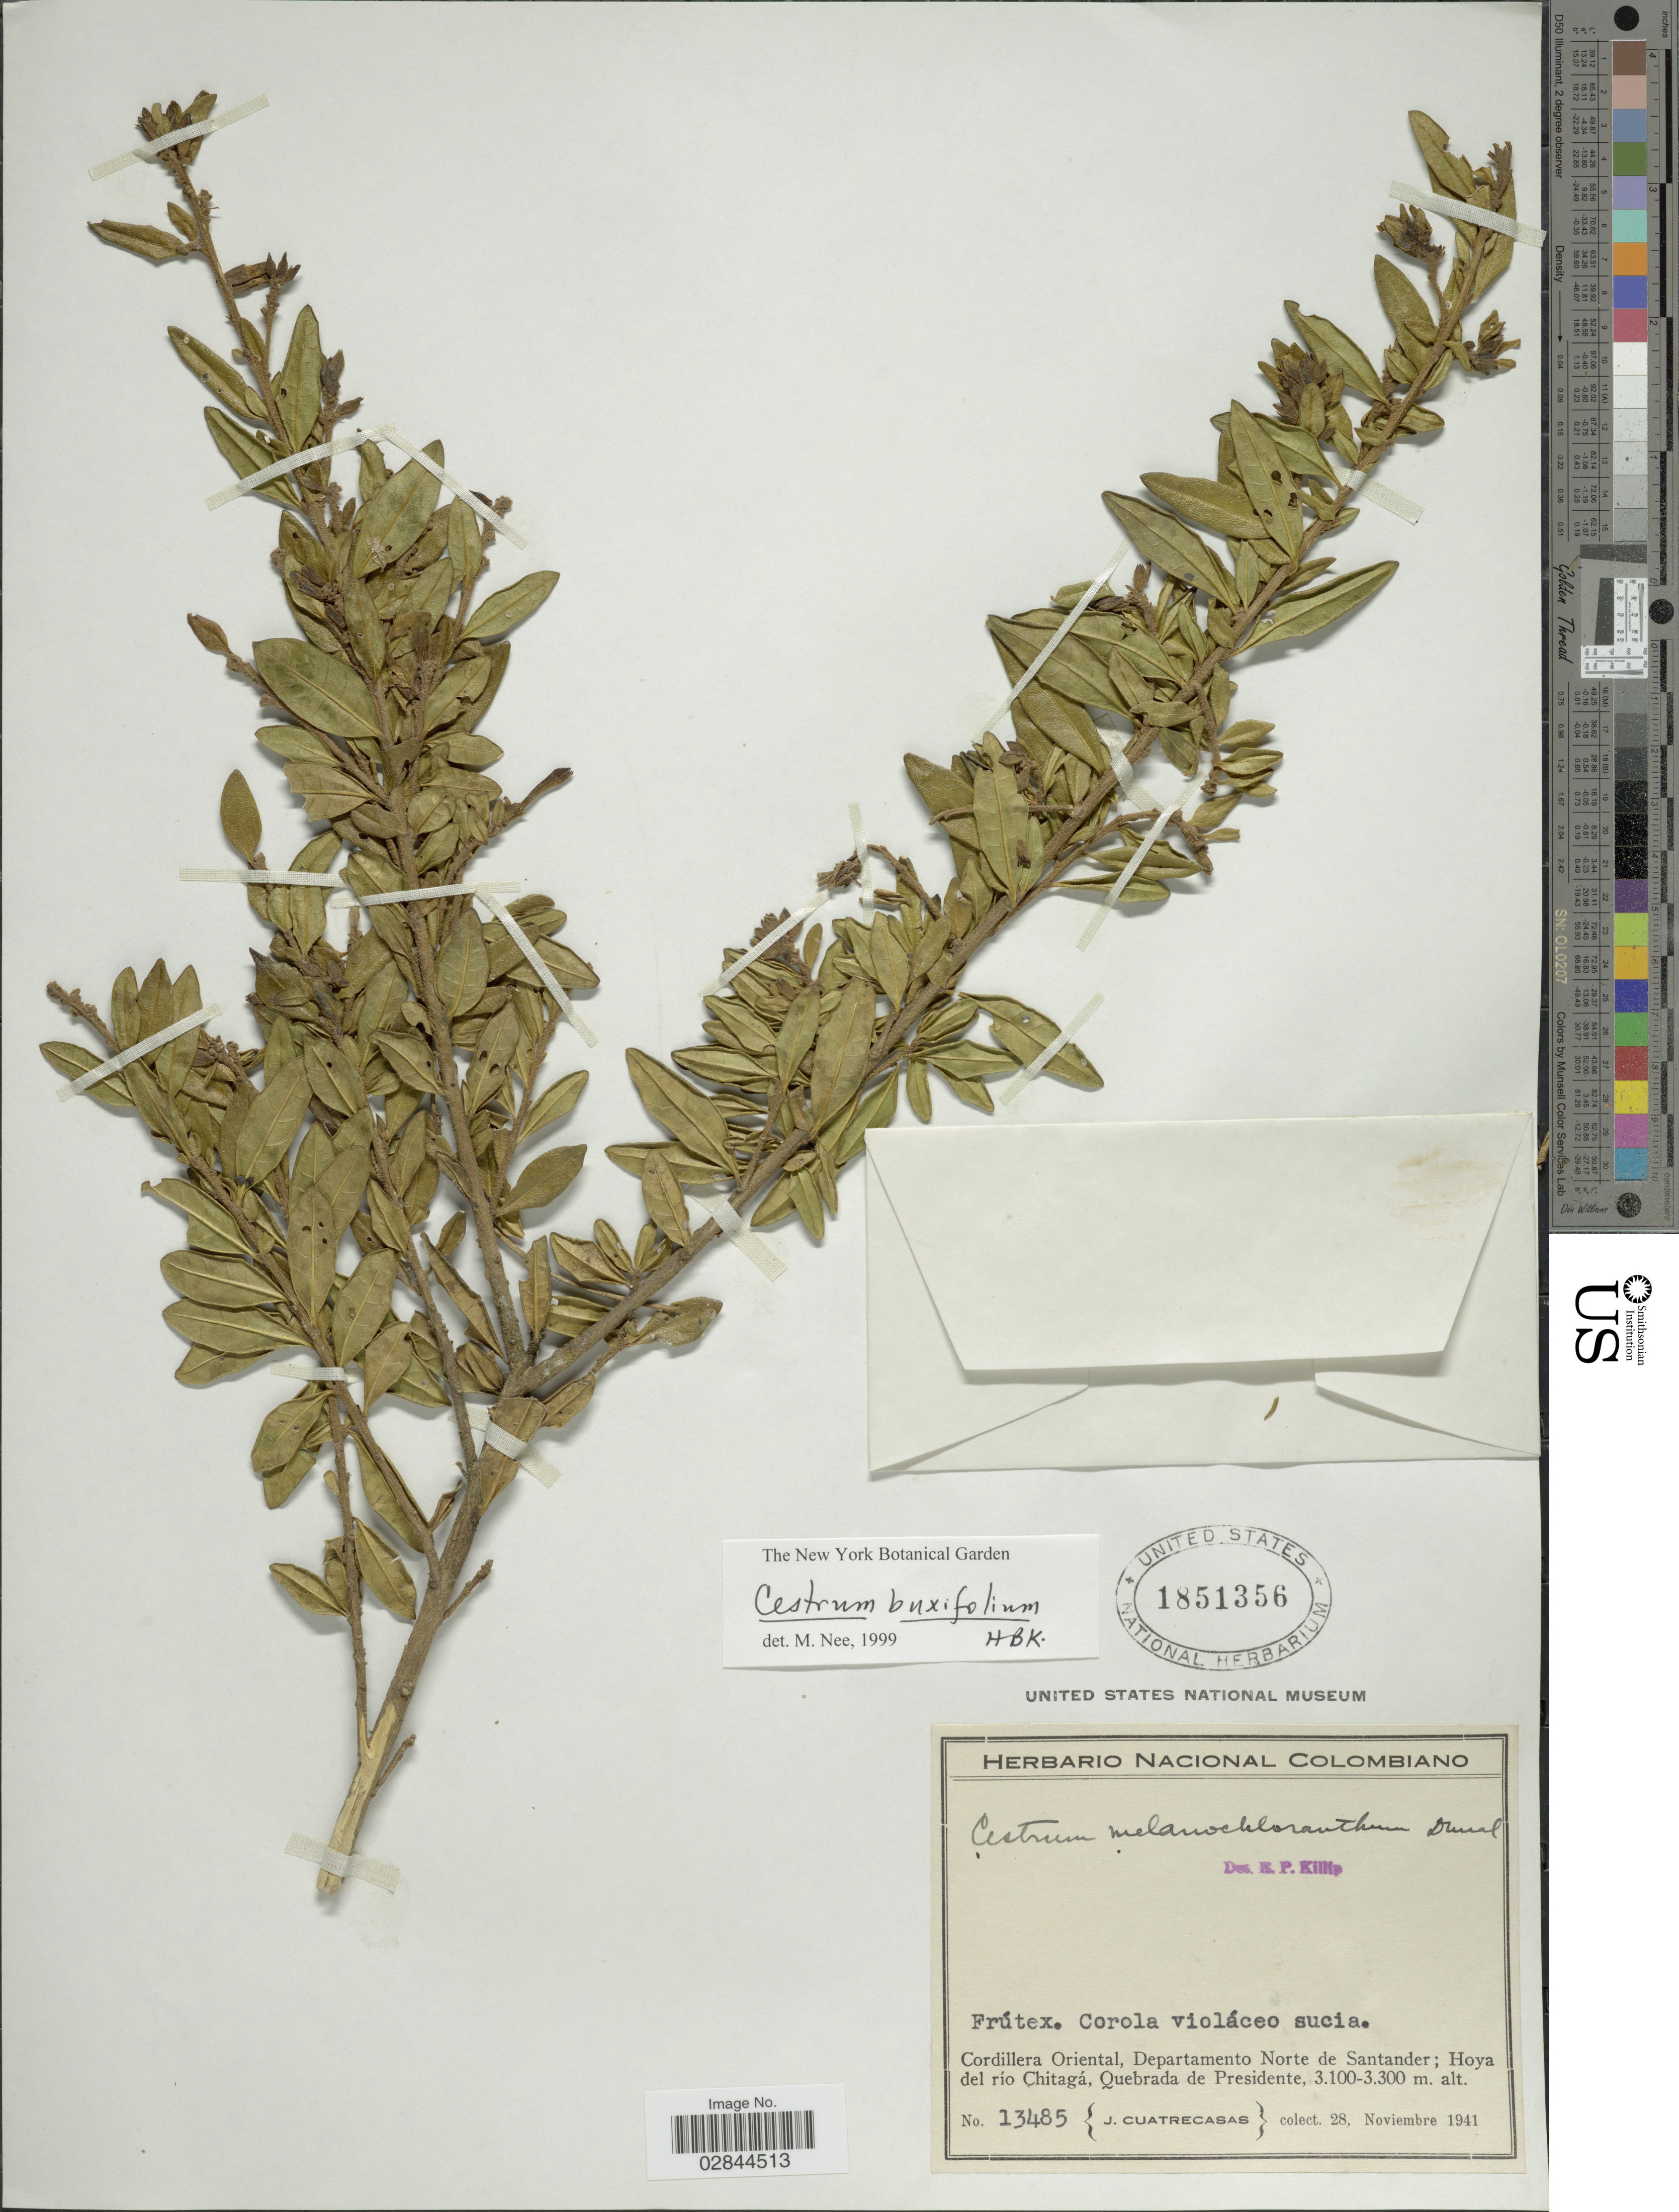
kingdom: Plantae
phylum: Tracheophyta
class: Magnoliopsida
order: Solanales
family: Solanaceae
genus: Cestrum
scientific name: Cestrum buxifolium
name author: Kunth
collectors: J. Cuatrecasas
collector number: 13485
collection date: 1941-11-28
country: Colombia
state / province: Norte de Santander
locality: Cordillera Oriental, Departamento Norte de Santander; Hoya del río Chitagá, Quebrada de Presidente.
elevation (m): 3100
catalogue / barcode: US 1851356